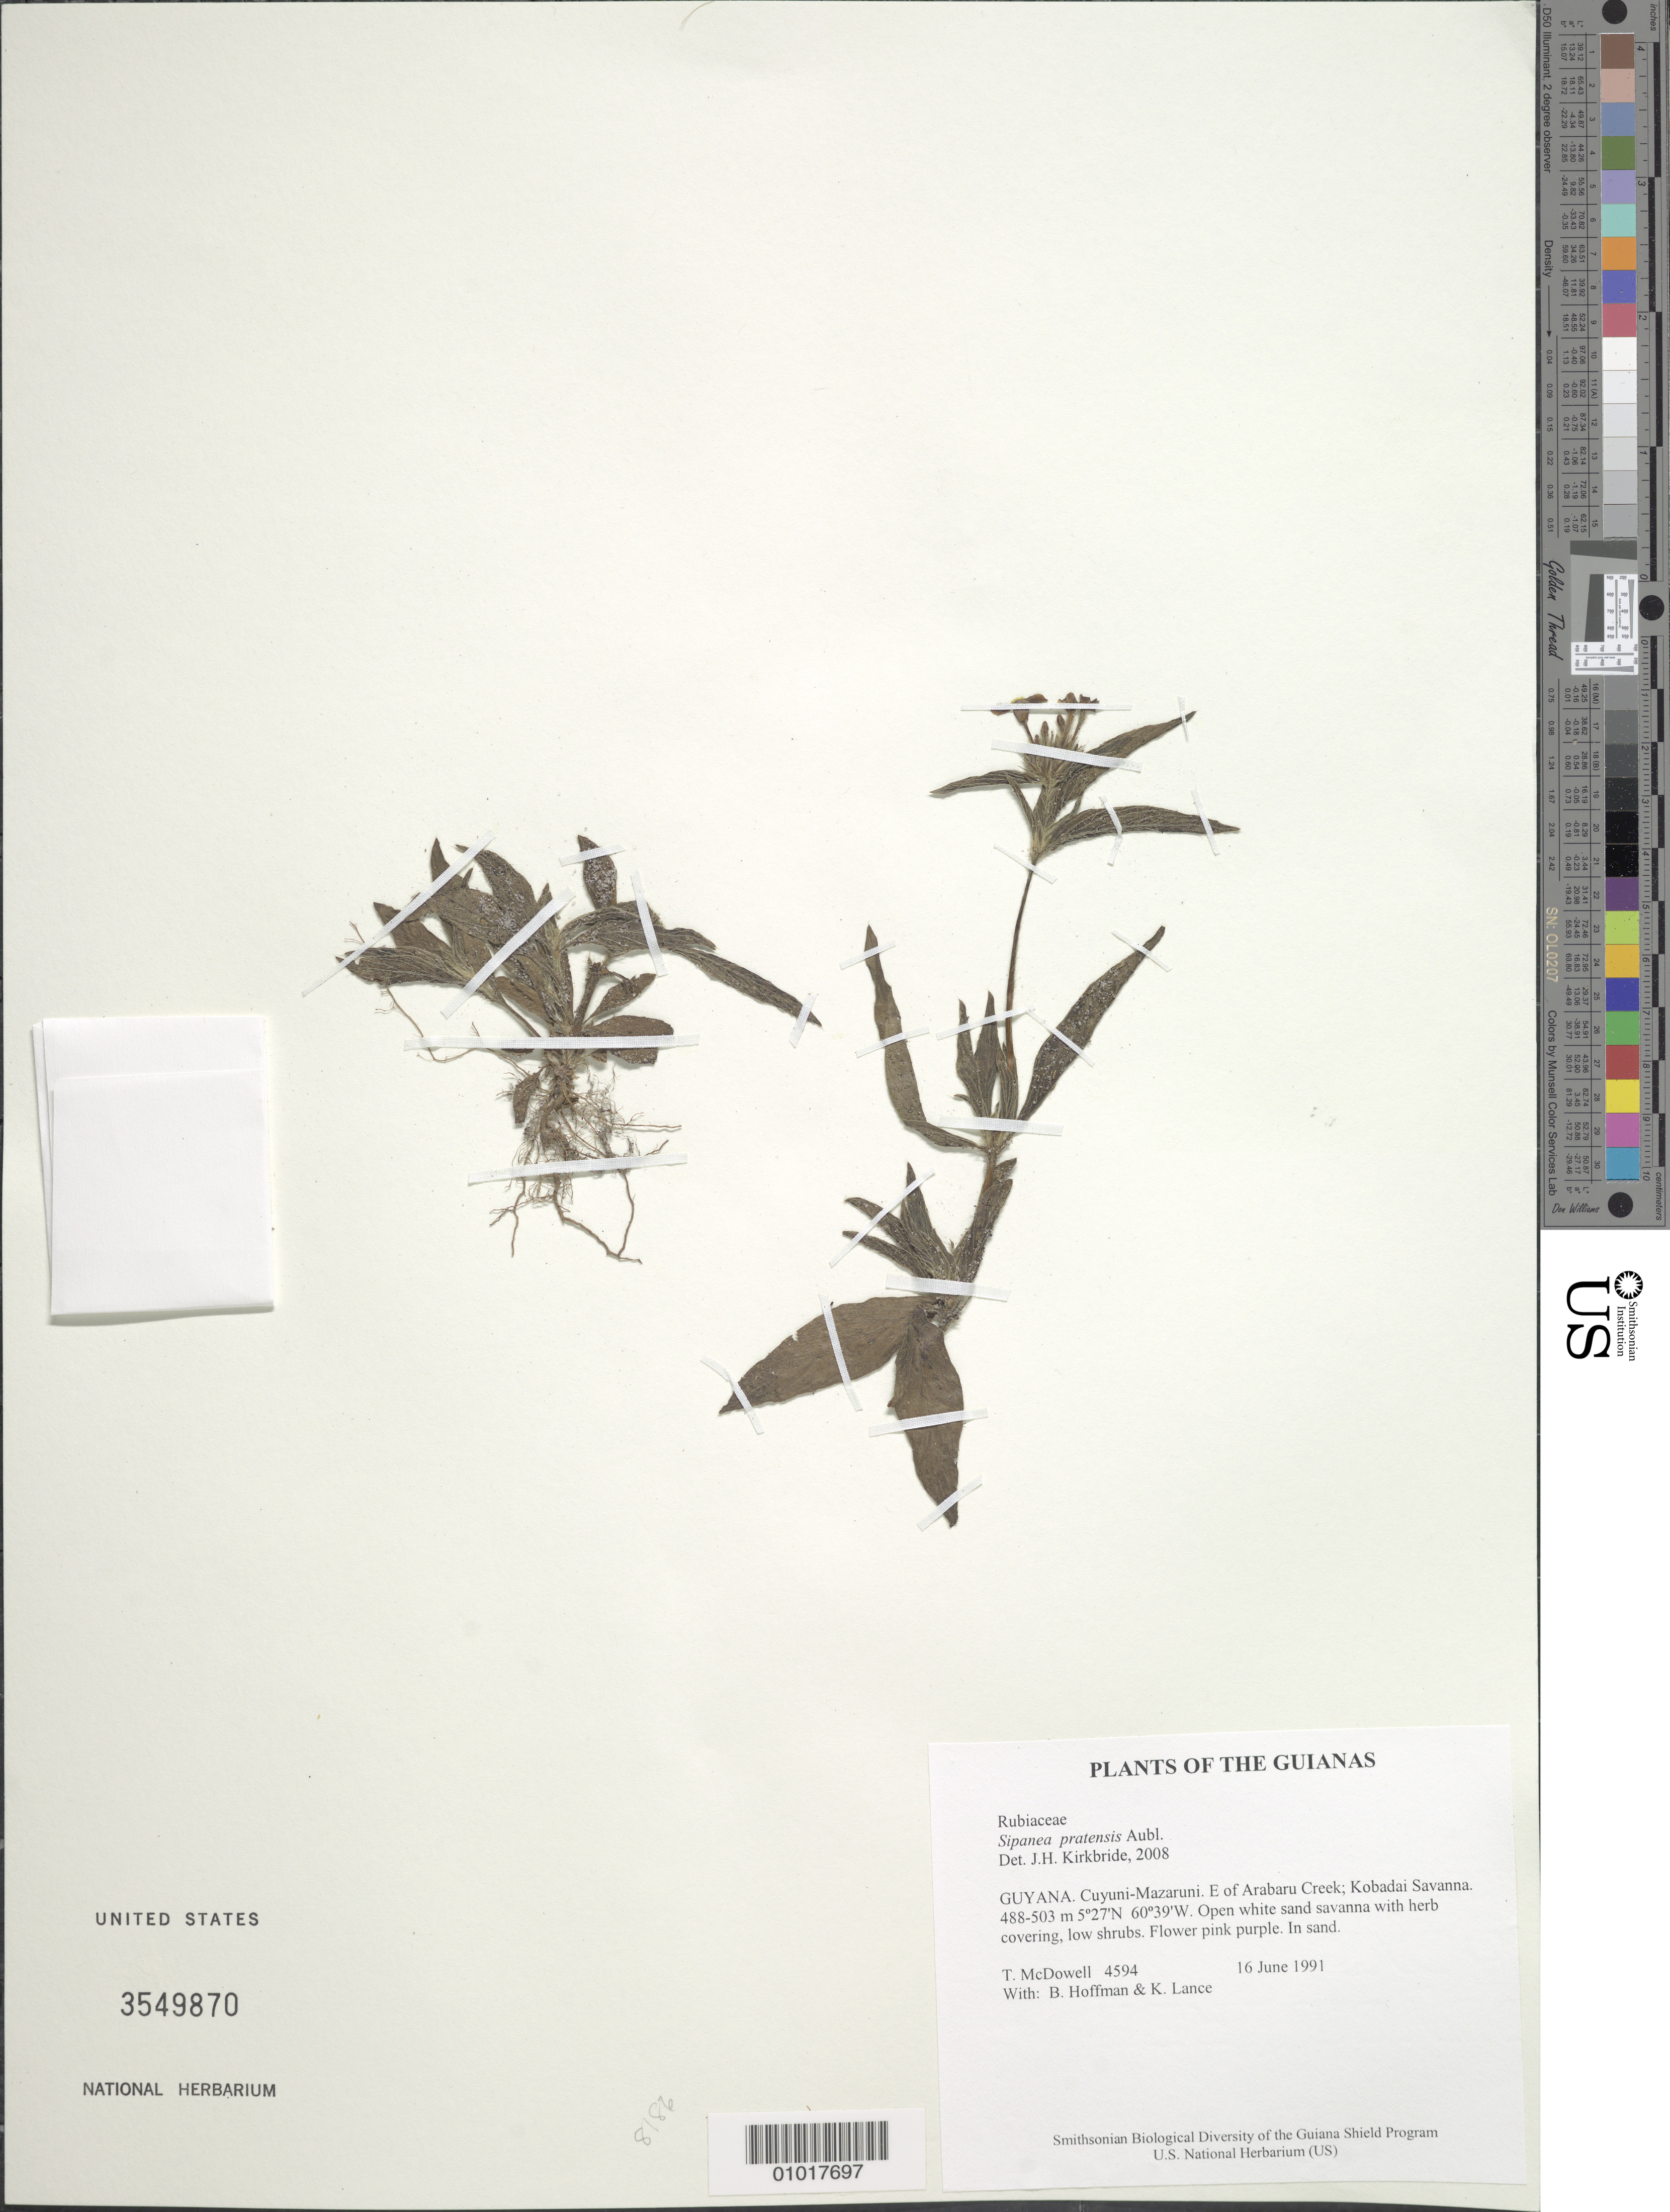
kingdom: Plantae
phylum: Tracheophyta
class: Magnoliopsida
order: Gentianales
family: Rubiaceae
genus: Sipanea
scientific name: Sipanea pratensis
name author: Aubl.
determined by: Kirkbride, J. H.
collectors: T. McDowell, B. Hoffman & K. Lance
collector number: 4594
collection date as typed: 16 June 1991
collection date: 1991-06-16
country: Guyana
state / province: Cuyuni-Mazaruni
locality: E of Arabaru Creek; Kobadai Savanna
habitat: Open white sand savanna with herb covering, low shrubs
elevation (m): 488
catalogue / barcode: US 3549870